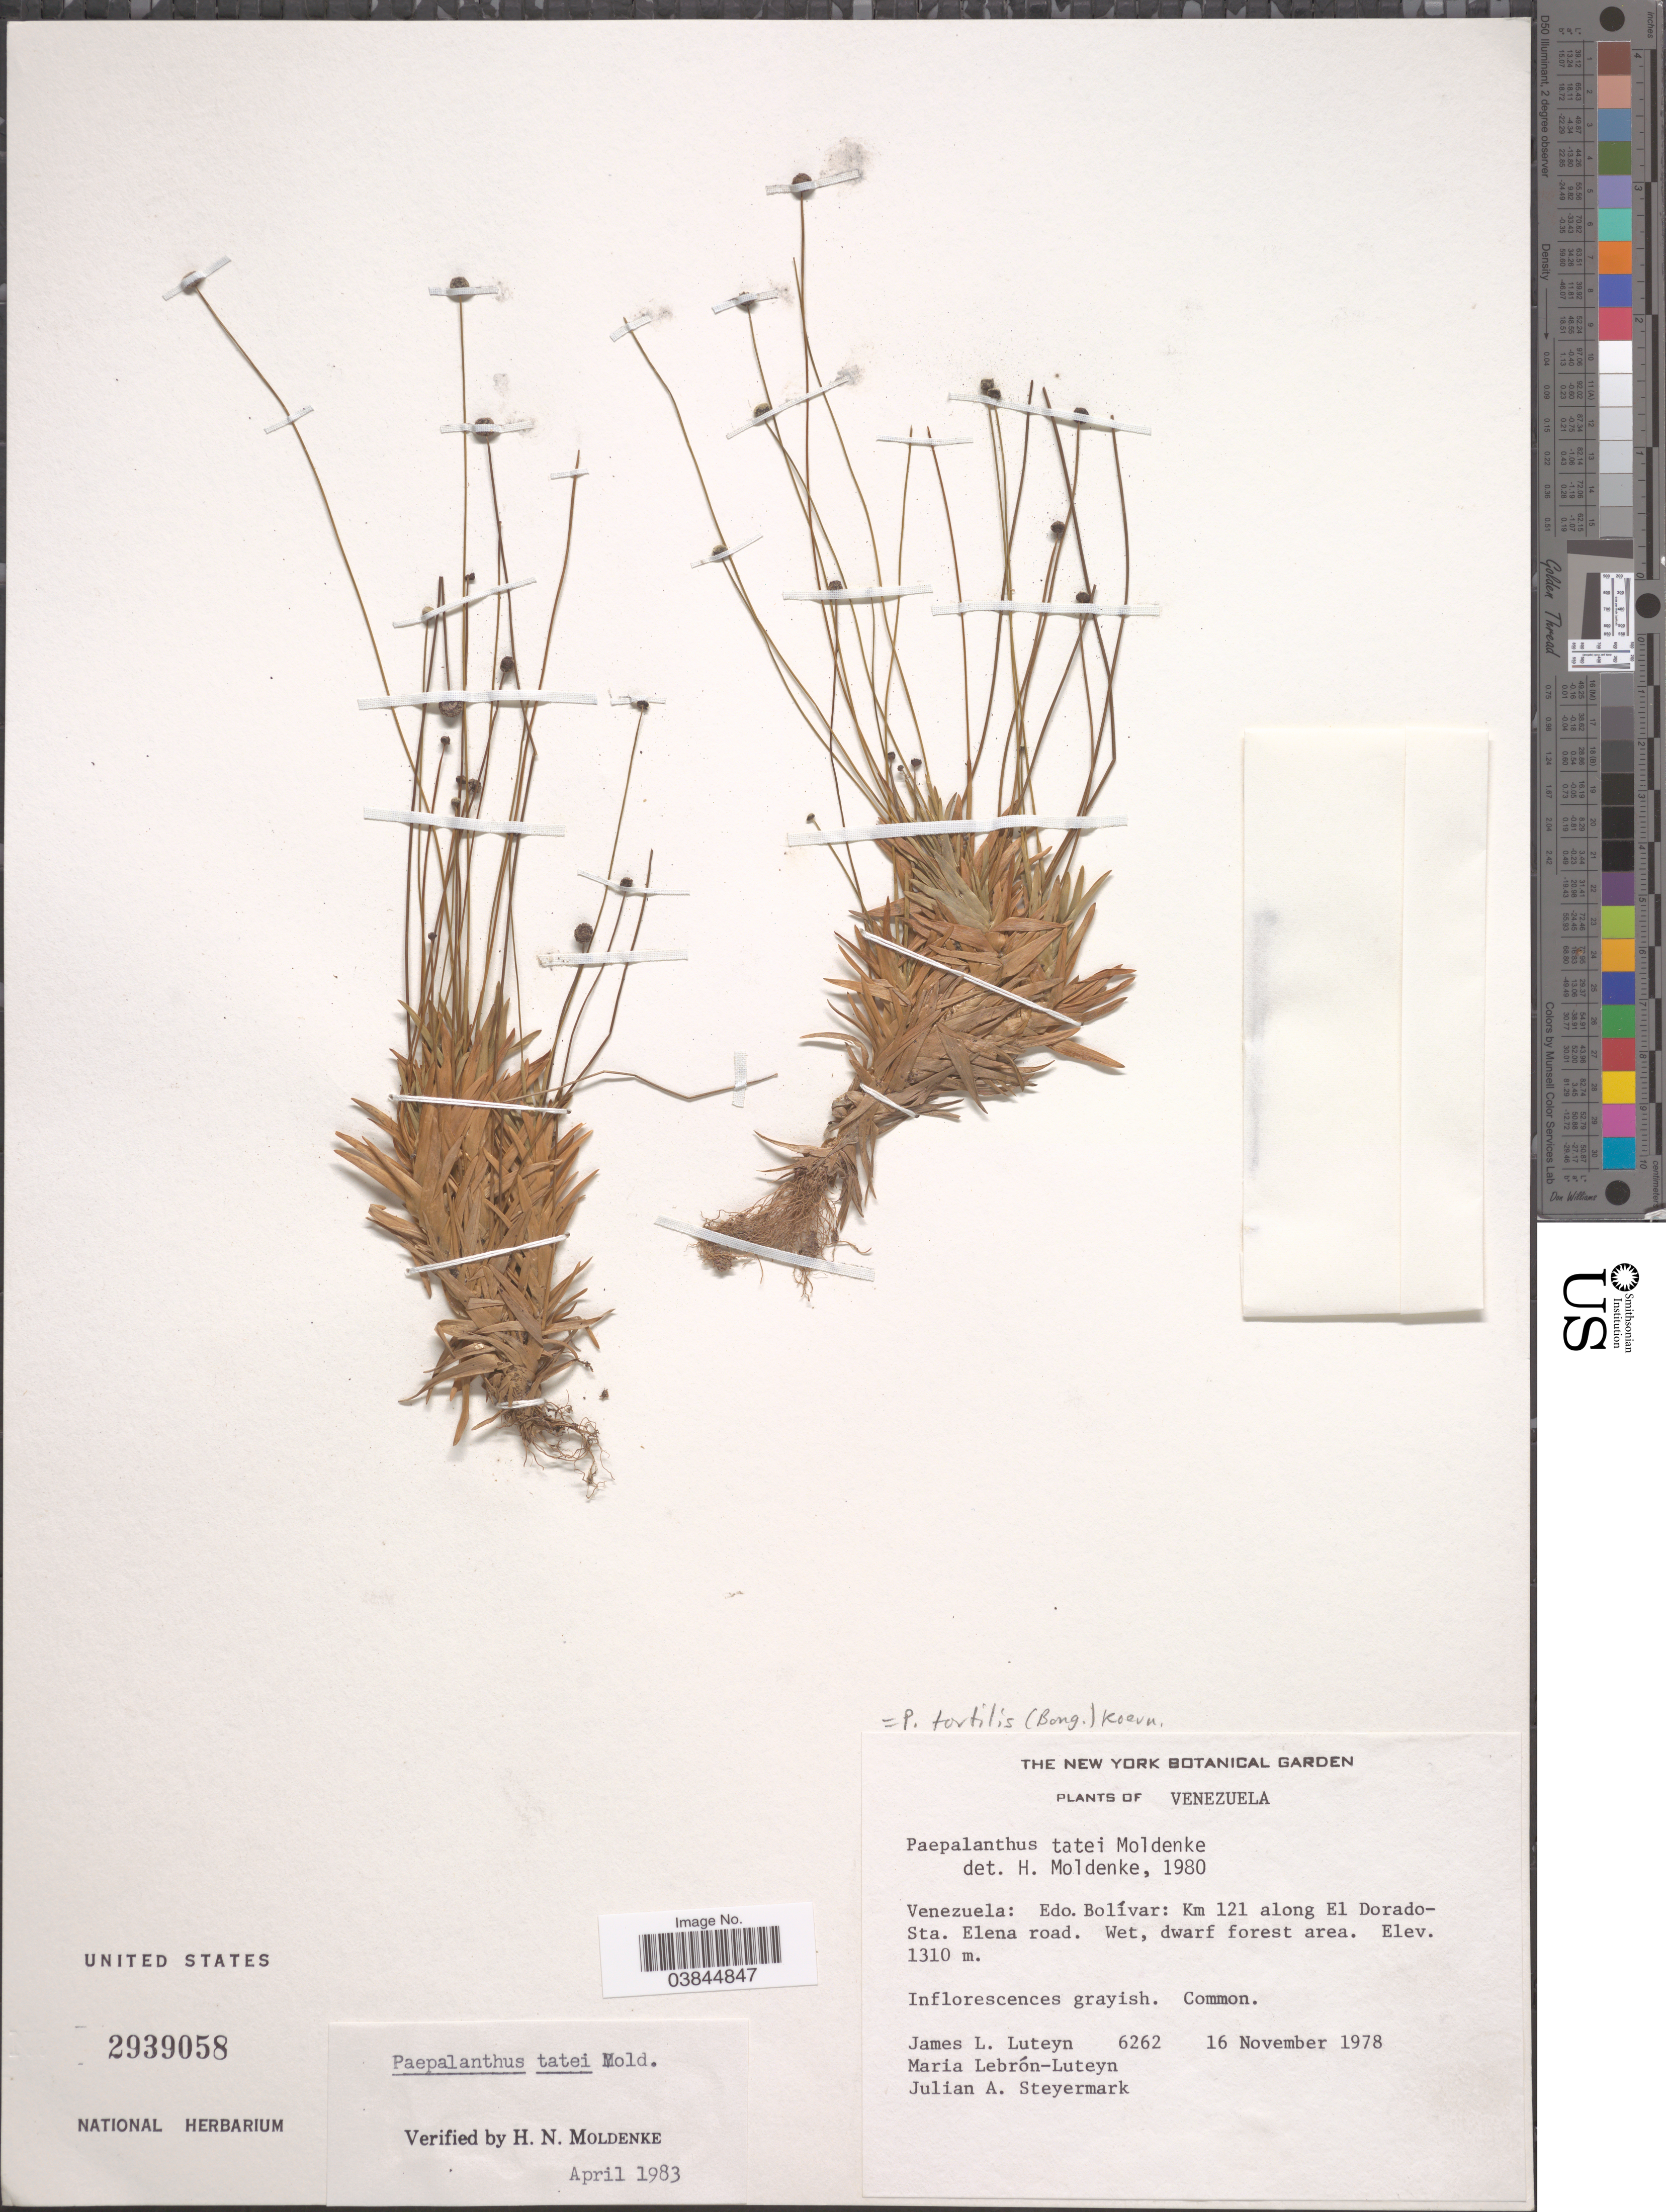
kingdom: Plantae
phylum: Tracheophyta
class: Liliopsida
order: Poales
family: Eriocaulaceae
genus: Paepalanthus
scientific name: Paepalanthus tortilis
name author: (Bong.) Koern.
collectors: J. L. Luteyn, M. L. Lebrón-Luteyn & J. Steyermark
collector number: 6262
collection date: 1978-11-16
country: Venezuela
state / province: Bolivar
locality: Km 121 along El Dorado-Sta. Elena road.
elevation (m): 1310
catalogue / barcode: US 2939058